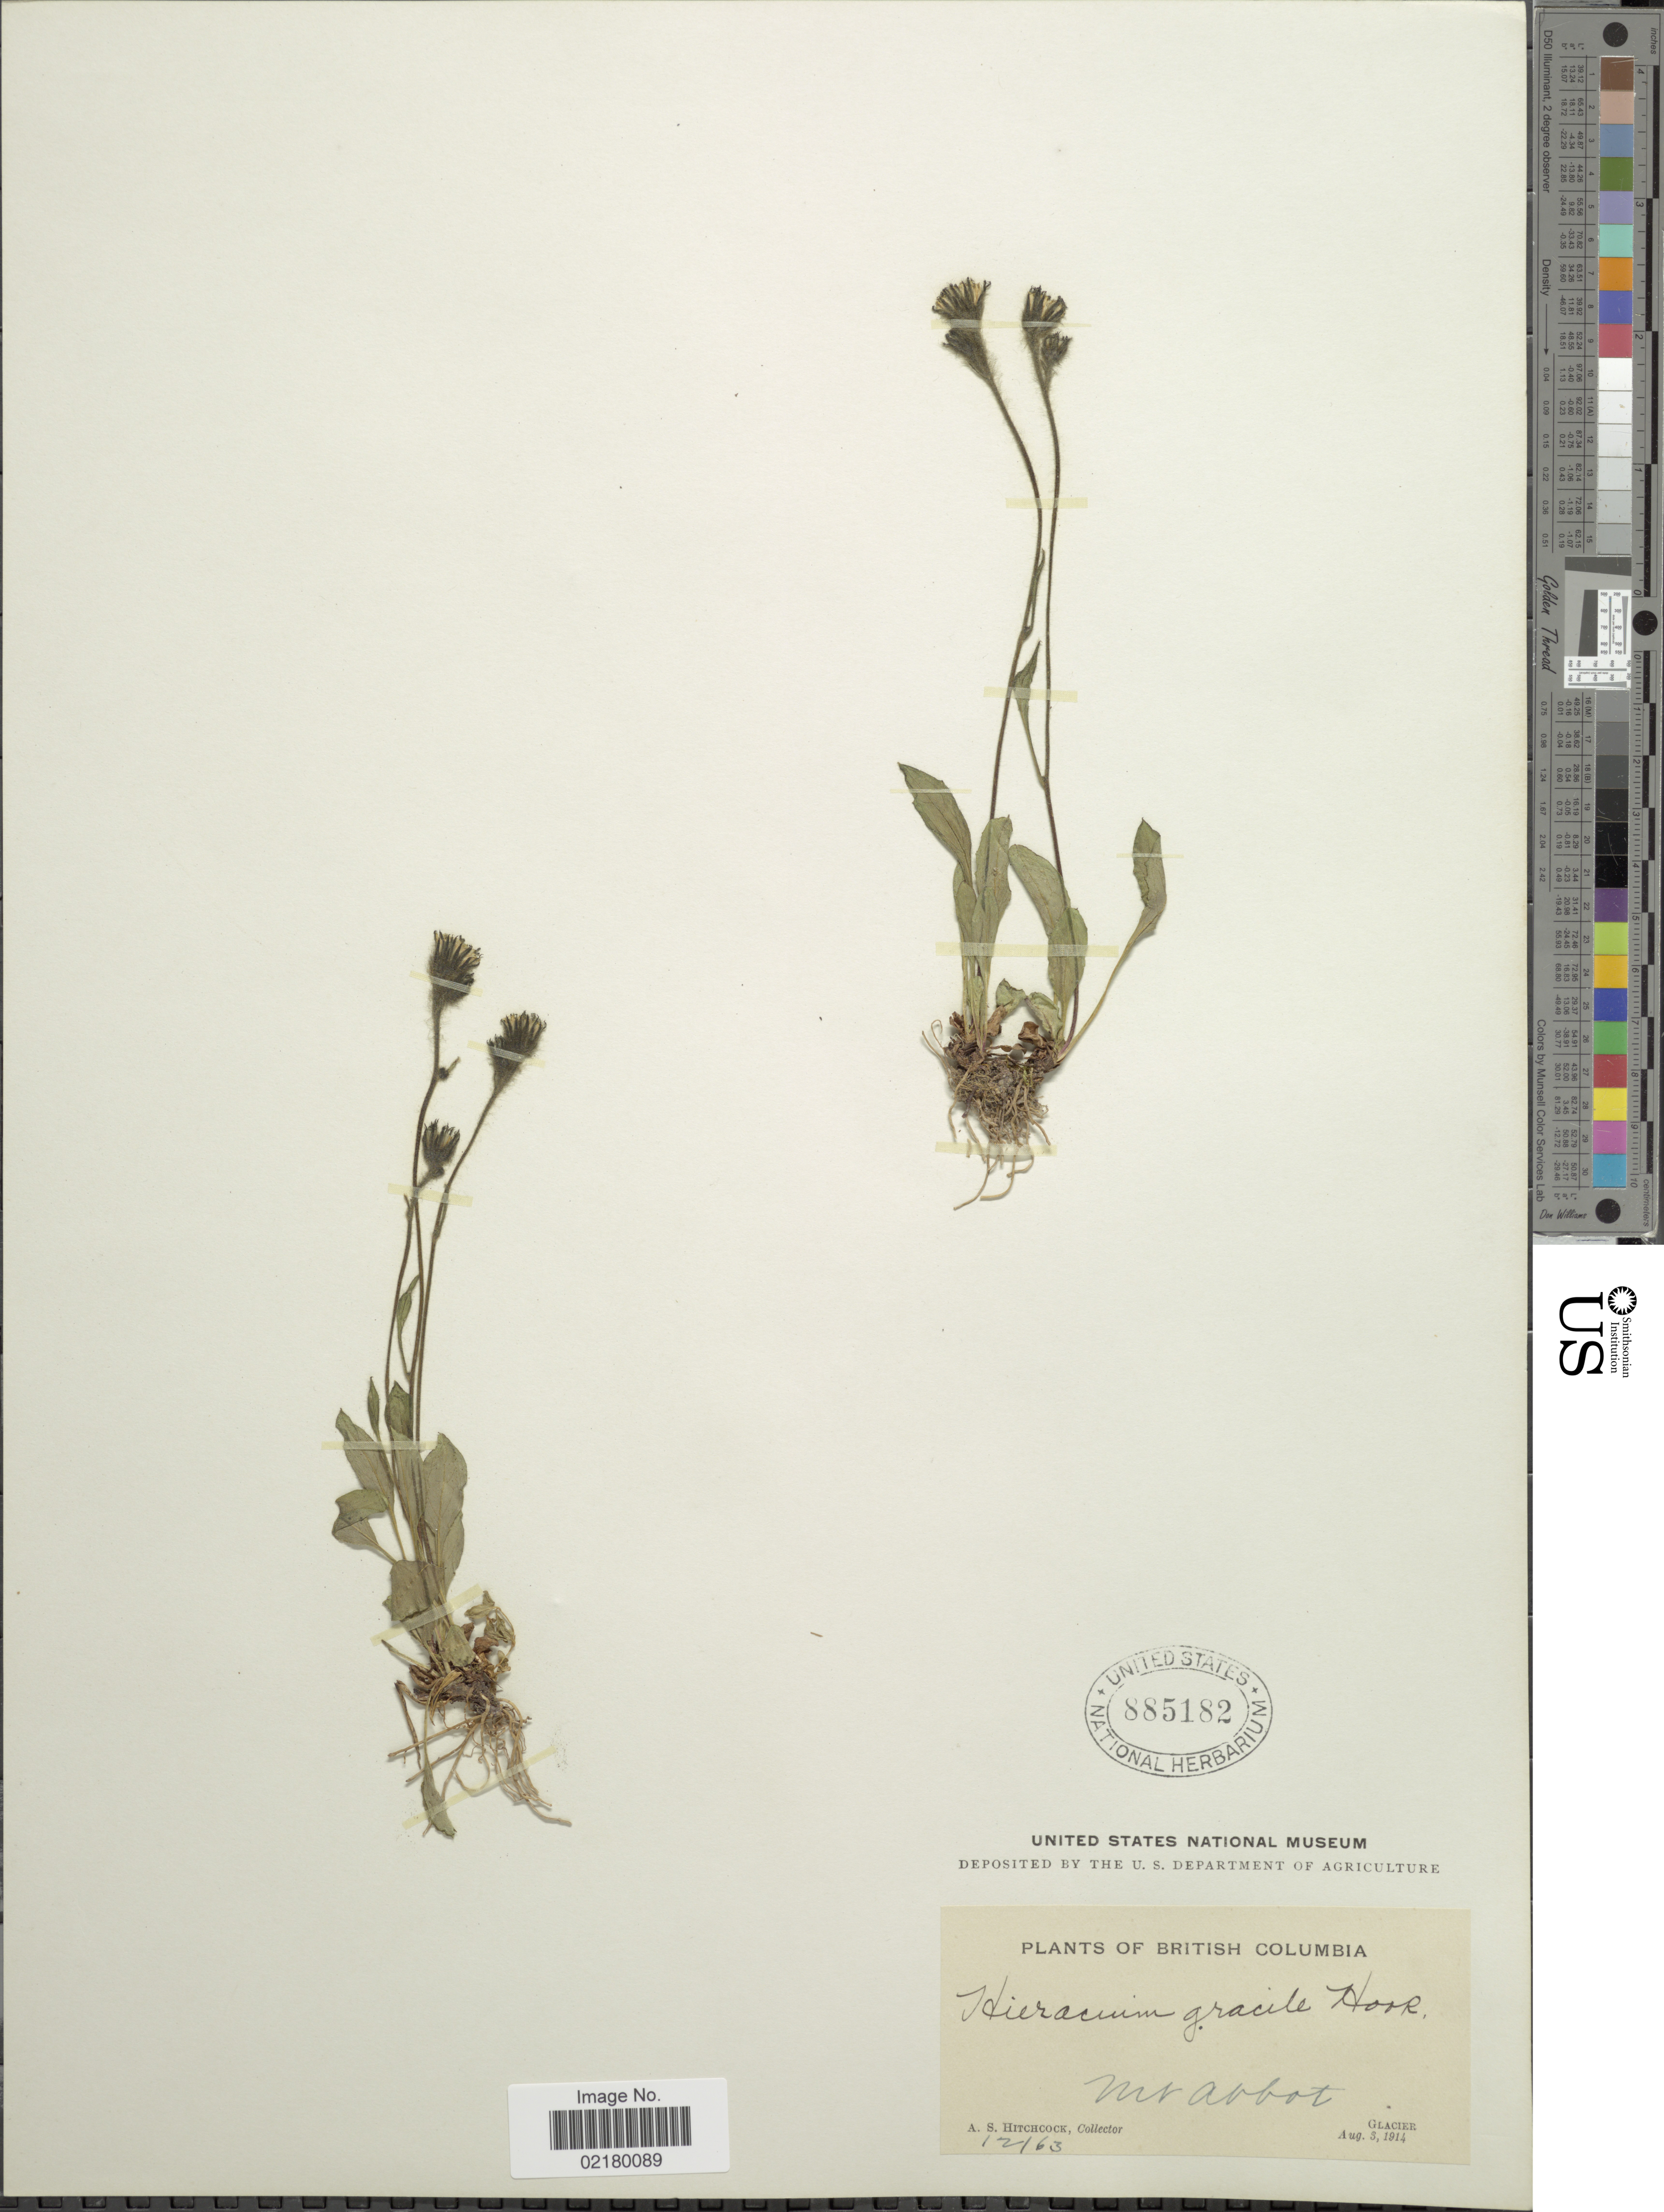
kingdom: Plantae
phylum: Tracheophyta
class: Magnoliopsida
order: Asterales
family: Asteraceae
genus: Hieracium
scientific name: Hieracium triste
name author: Willd. ex Spreng.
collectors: A. S. Hitchcock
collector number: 12163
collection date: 1914-08-03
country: Canada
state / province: British Columbia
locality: Mt Abbot, Glacier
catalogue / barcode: US 885182